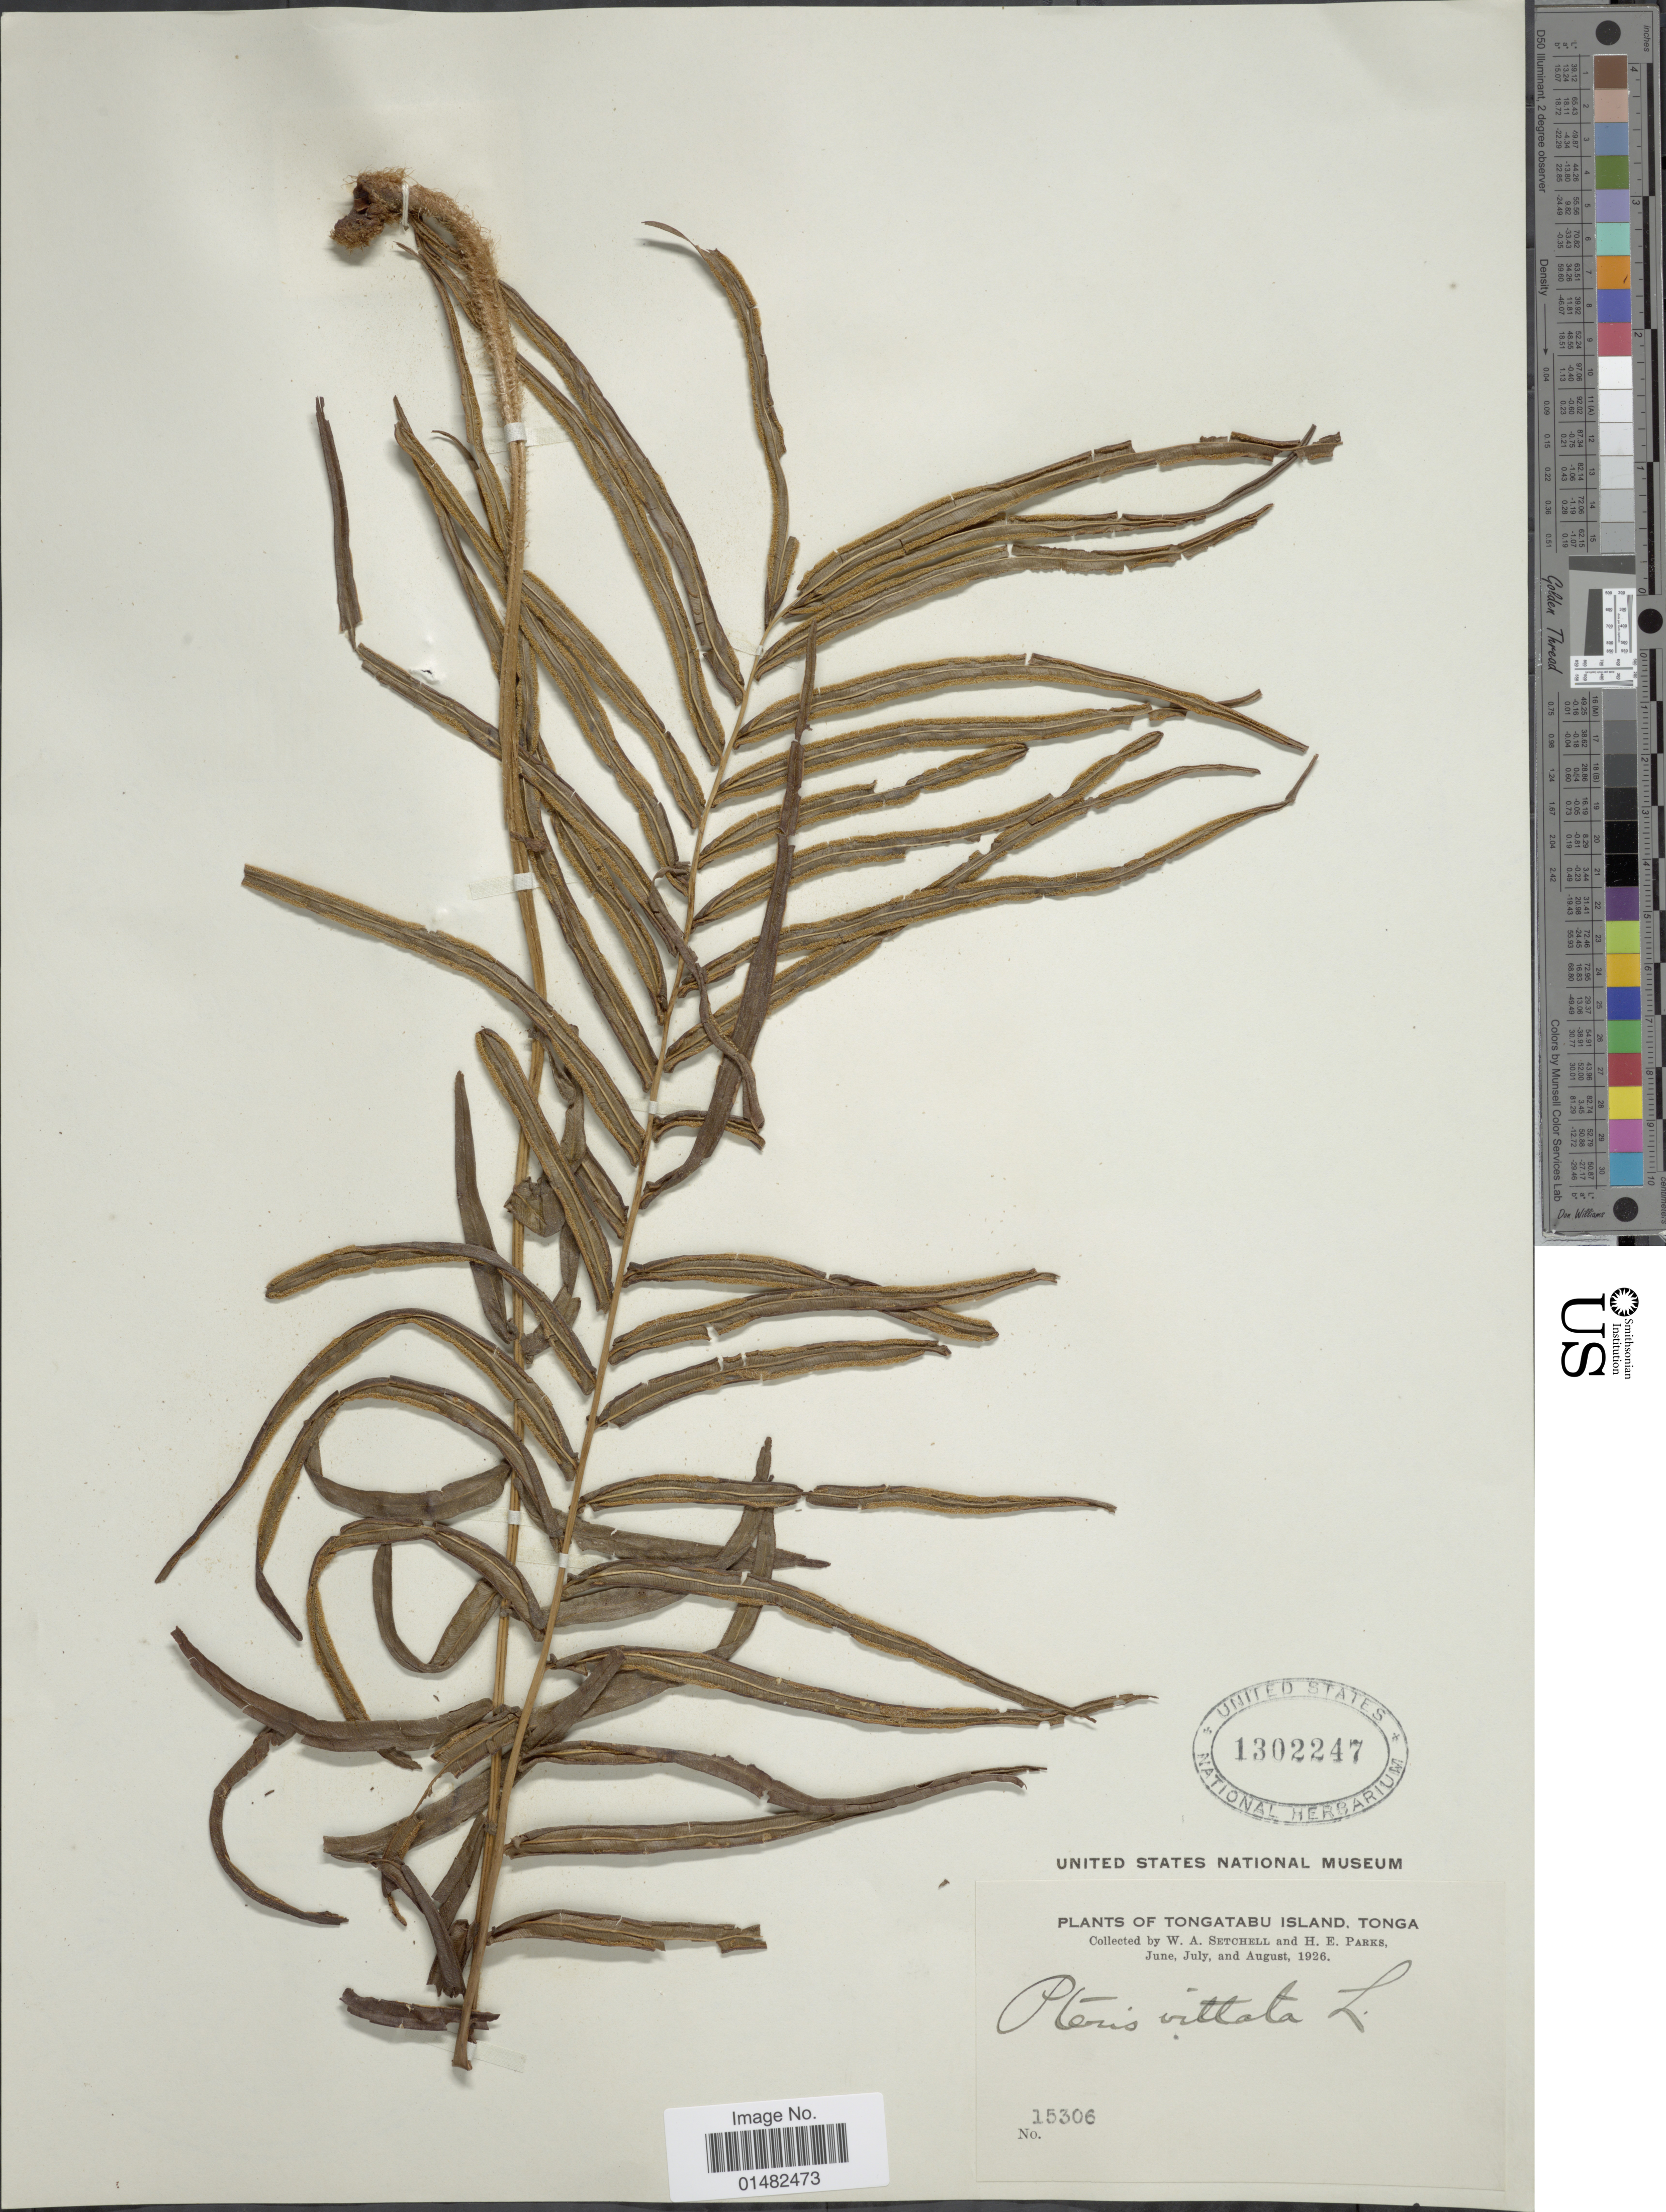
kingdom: Plantae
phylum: Tracheophyta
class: Polypodiopsida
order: Polypodiales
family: Pteridaceae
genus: Pteris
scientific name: Pteris vittata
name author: L.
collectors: W. Setchell & H. E. Parks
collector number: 15306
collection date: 1926-06/1926-08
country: Tonga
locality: Tonatabu Island, Tonga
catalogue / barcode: US 1302247